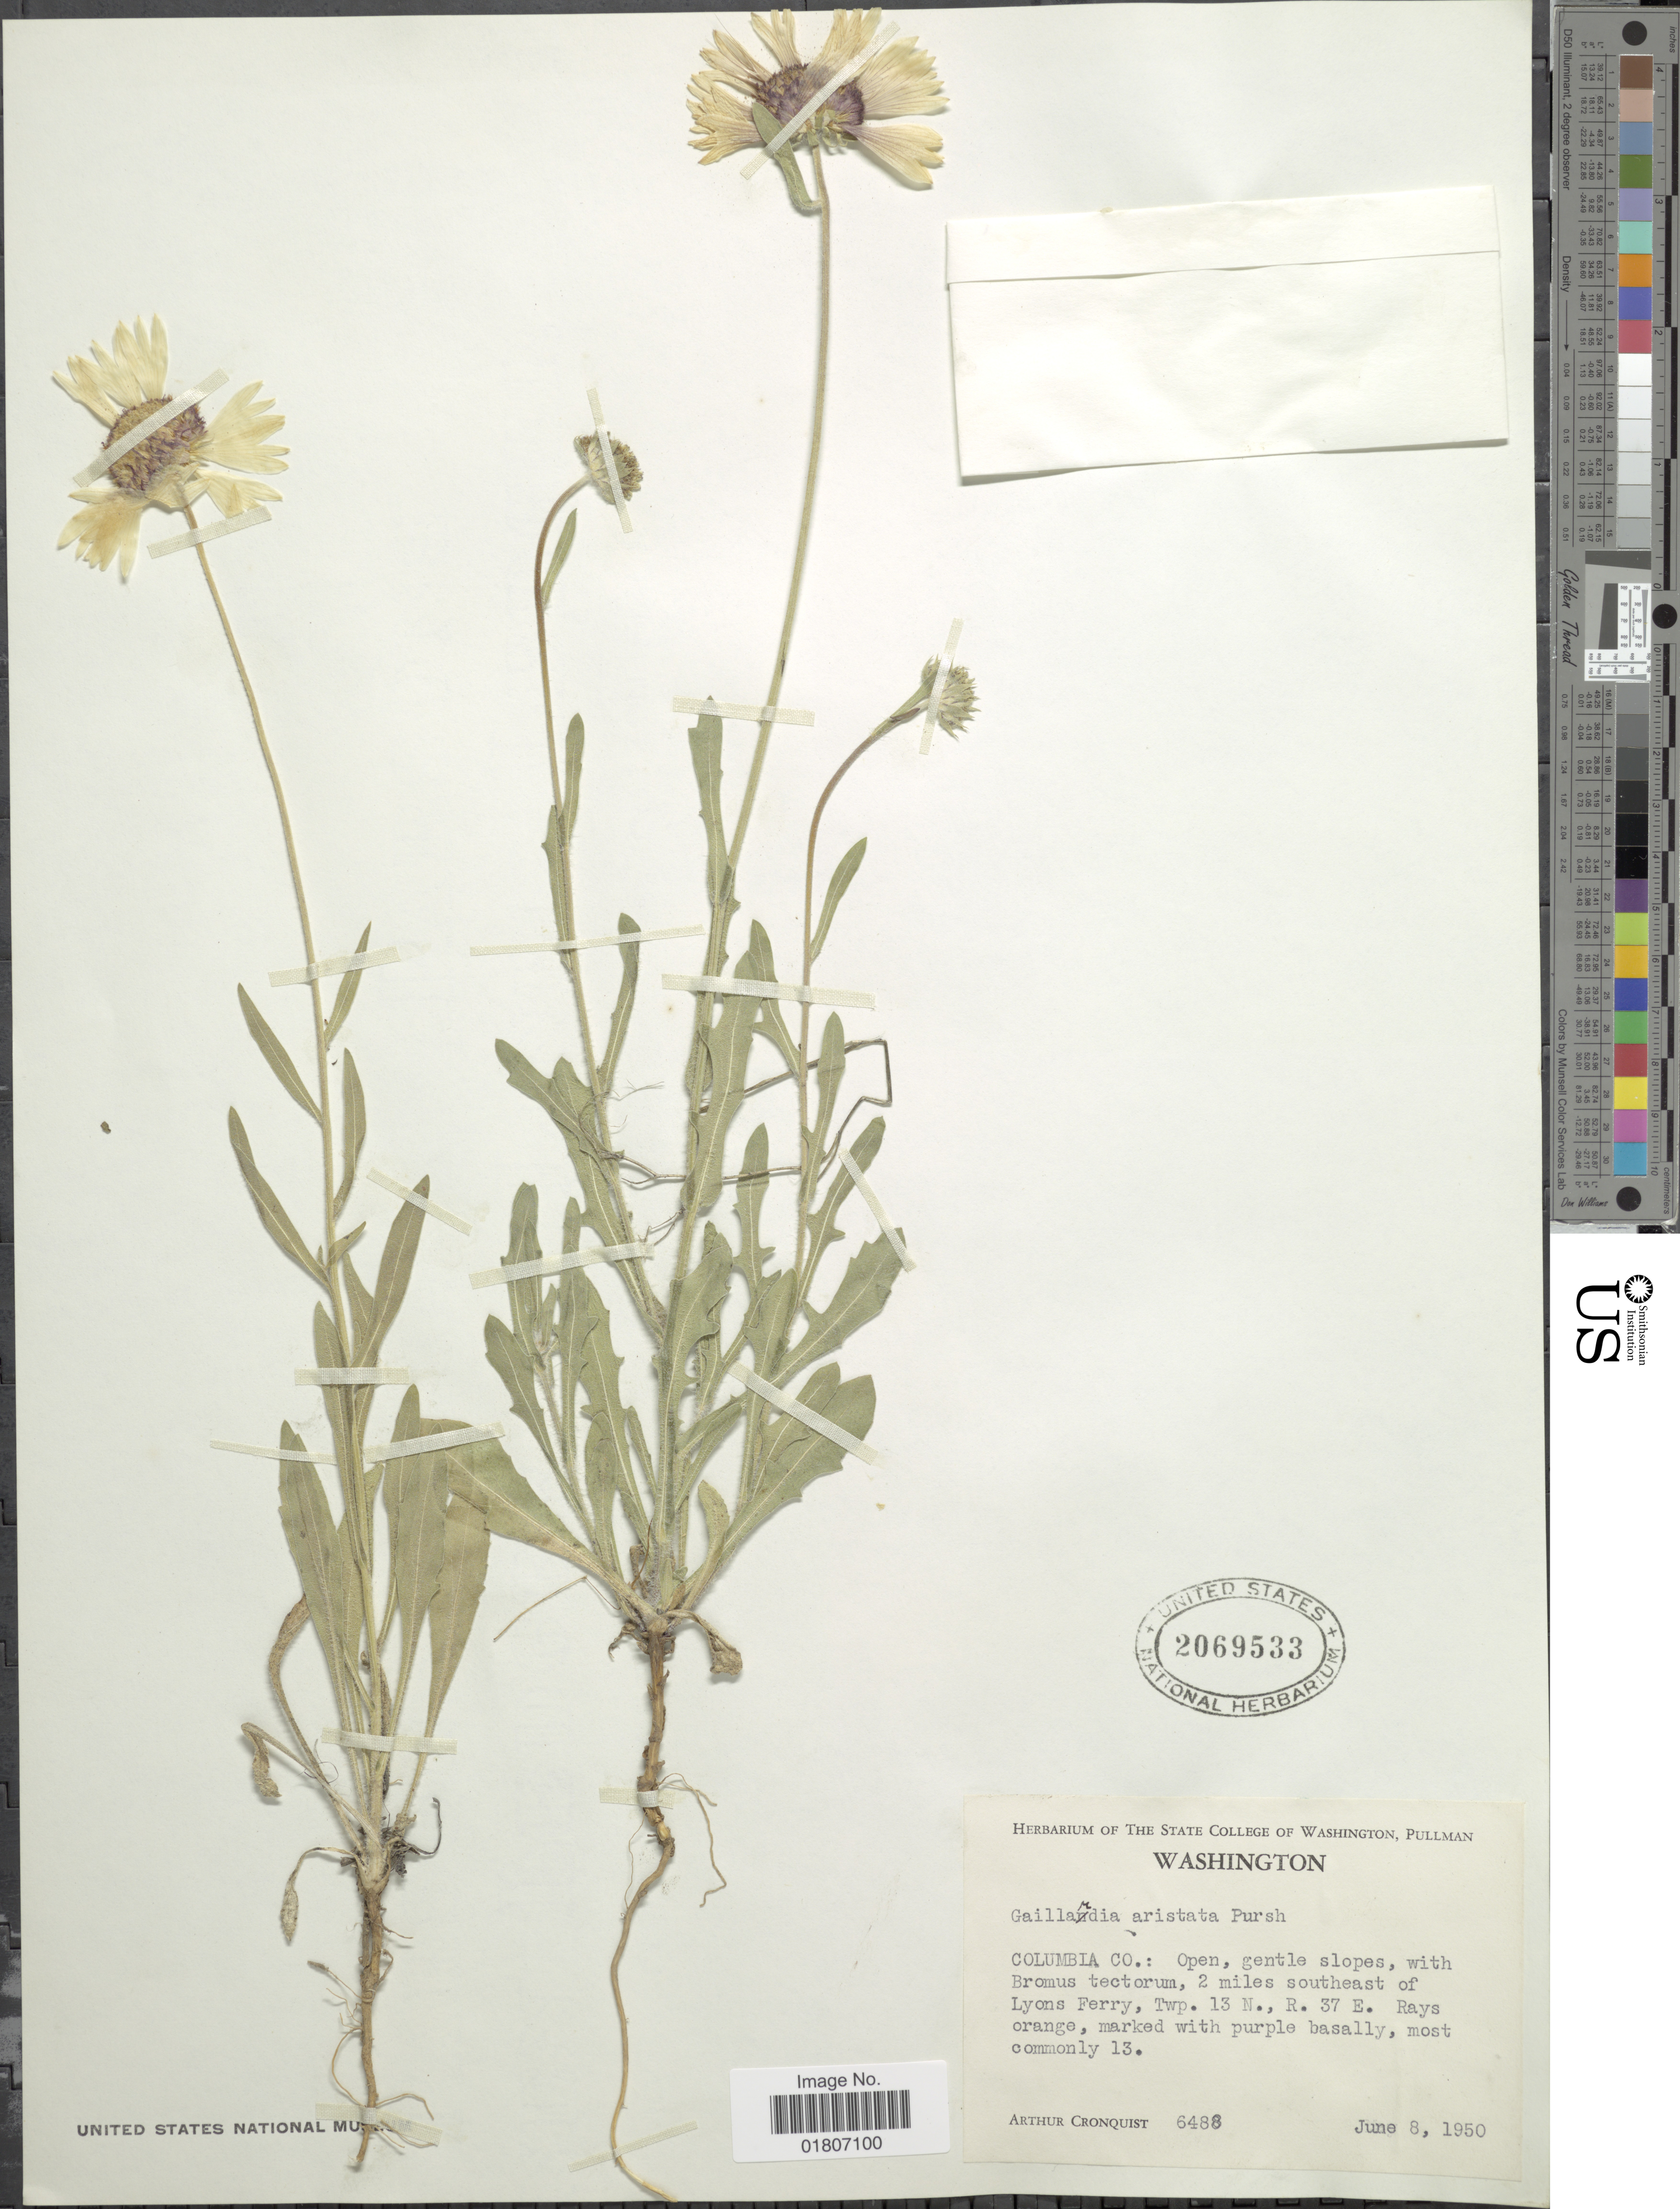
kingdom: Plantae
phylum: Tracheophyta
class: Magnoliopsida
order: Asterales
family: Asteraceae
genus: Gaillardia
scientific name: Gaillardia aristata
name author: Pursh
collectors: A. J. Cronquist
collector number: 6488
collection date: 1950-06-08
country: United States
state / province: Washington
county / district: Columbia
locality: Columbia Co.: 2 miles southeast of Lyons Ferry, Twp. 13 N., R. 37 E.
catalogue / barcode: US 2069533